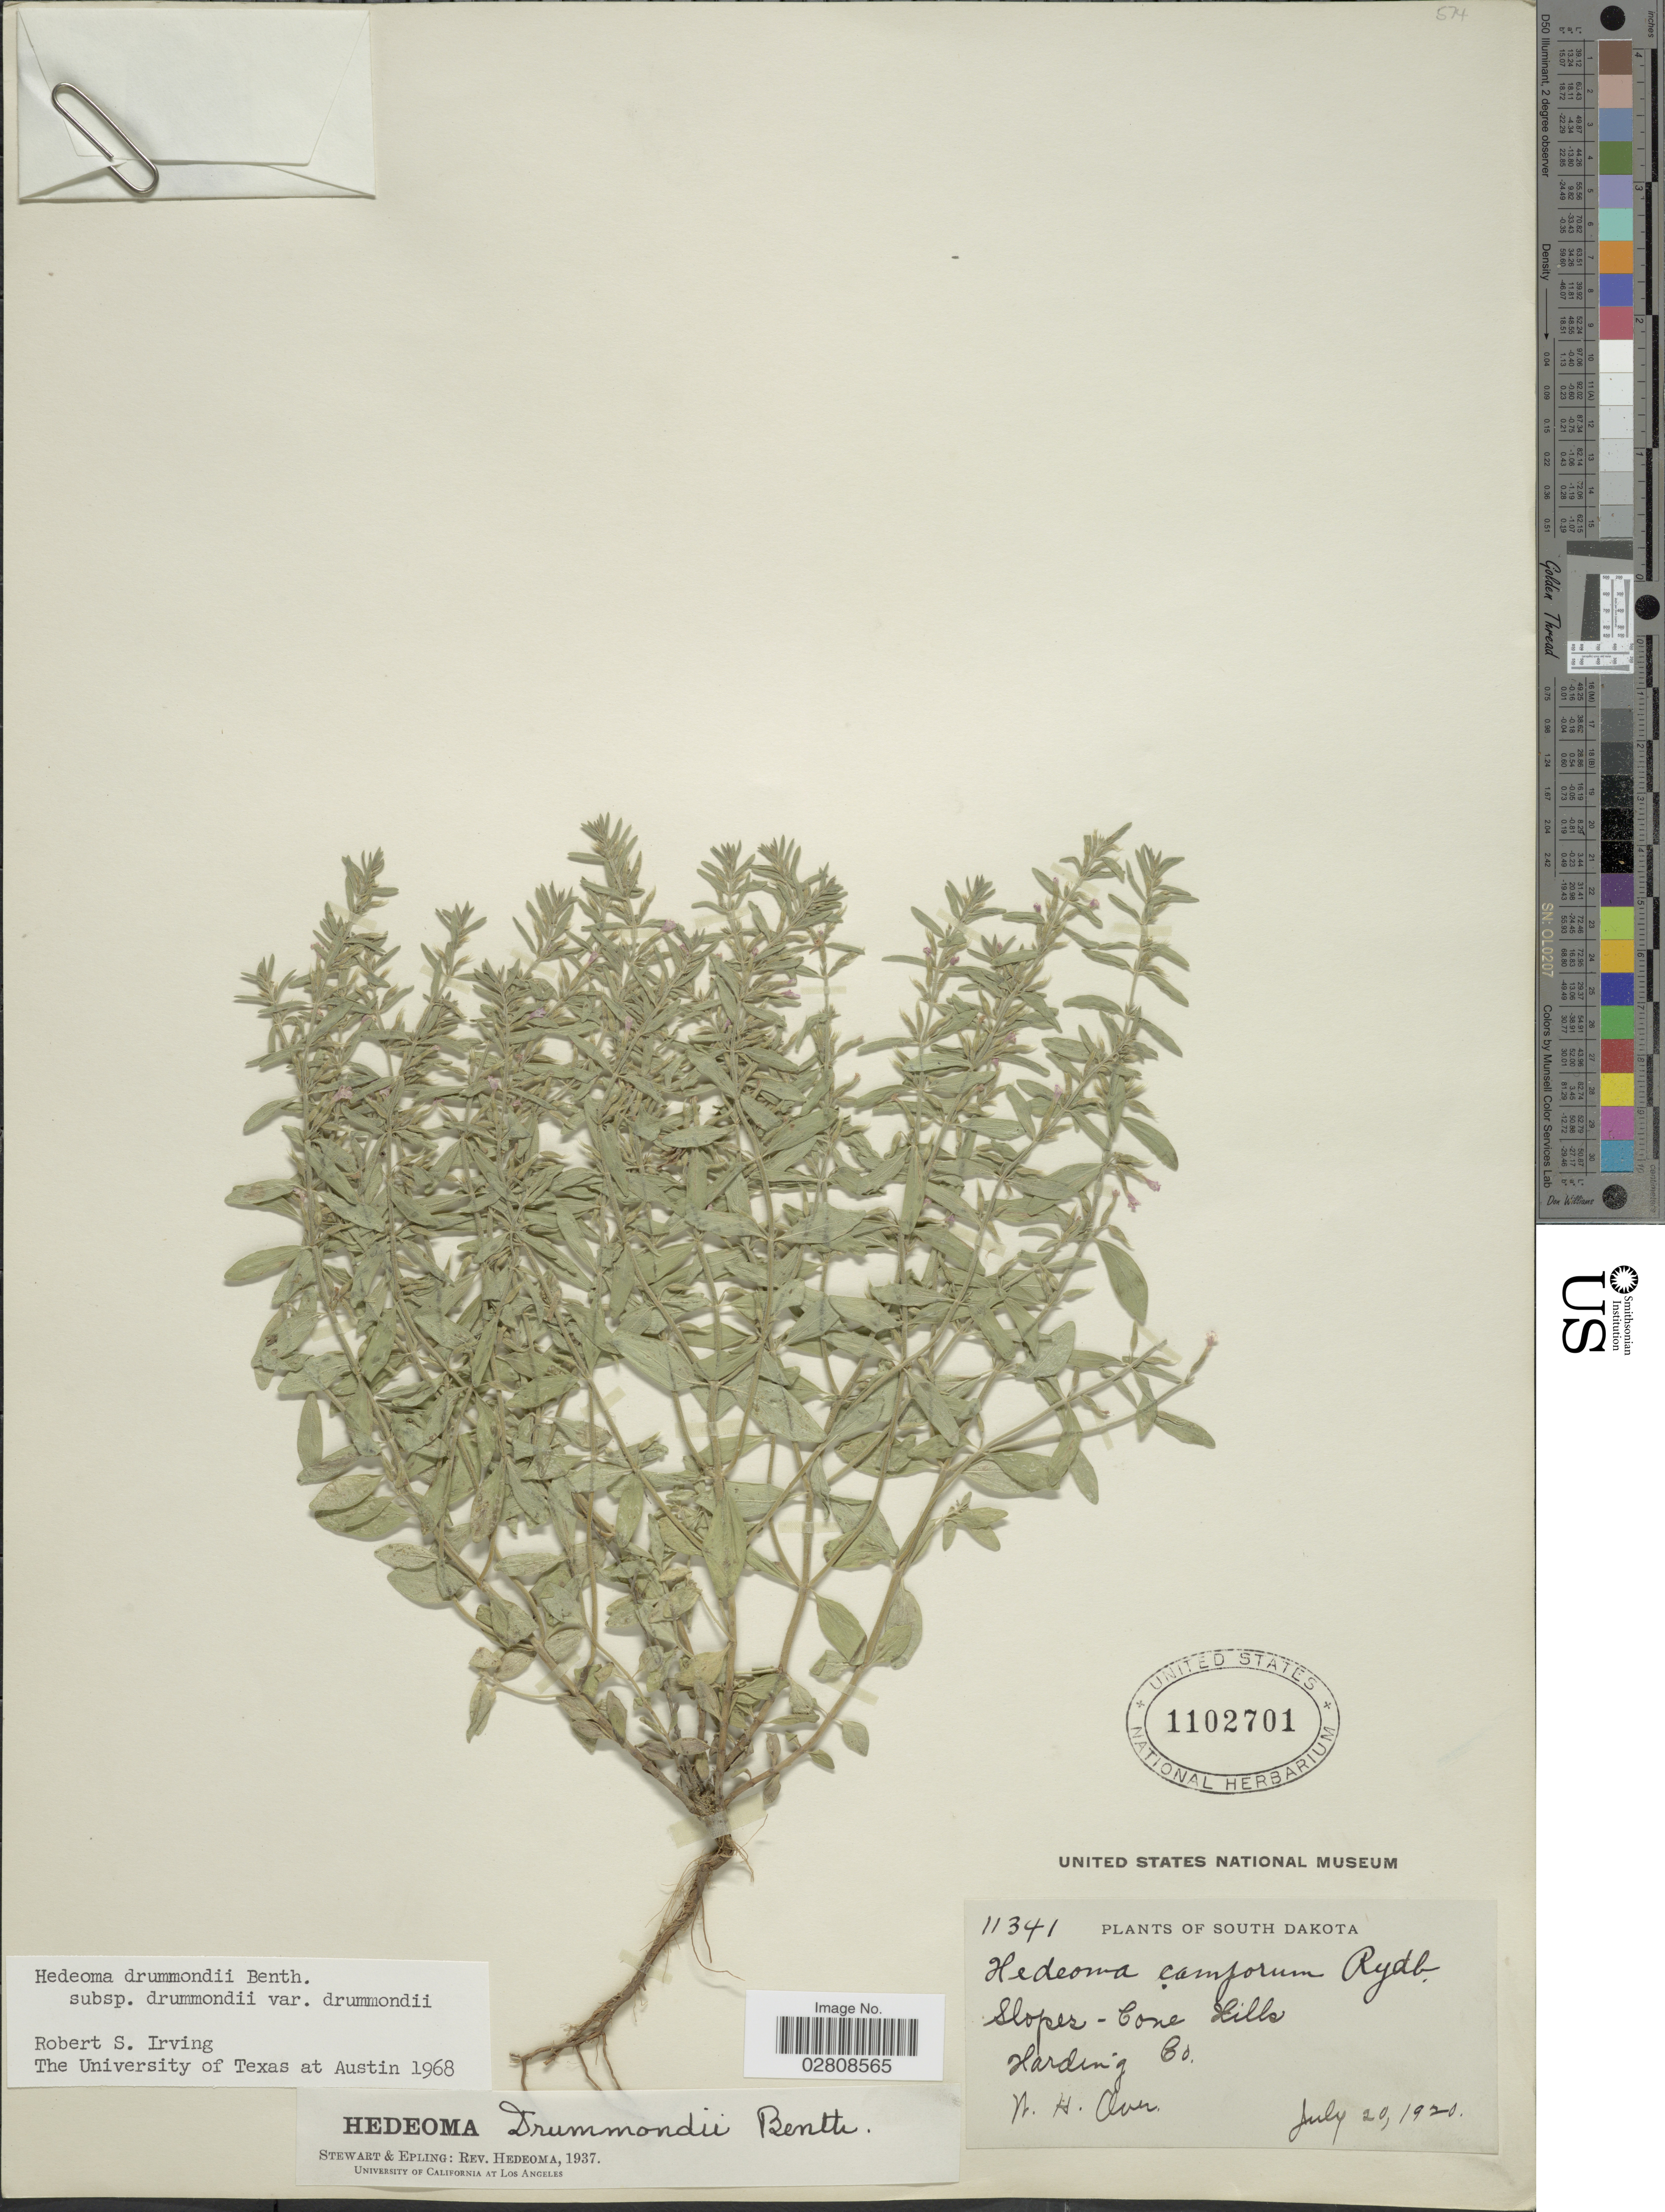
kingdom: Plantae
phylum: Tracheophyta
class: Magnoliopsida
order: Lamiales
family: Lamiaceae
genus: Hedeoma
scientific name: Hedeoma drummondii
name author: Benth.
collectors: W. Over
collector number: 11341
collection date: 1920-07-20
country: United States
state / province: South Dakota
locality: Slopes- Cone Hills. Harding Co.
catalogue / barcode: US 1102701